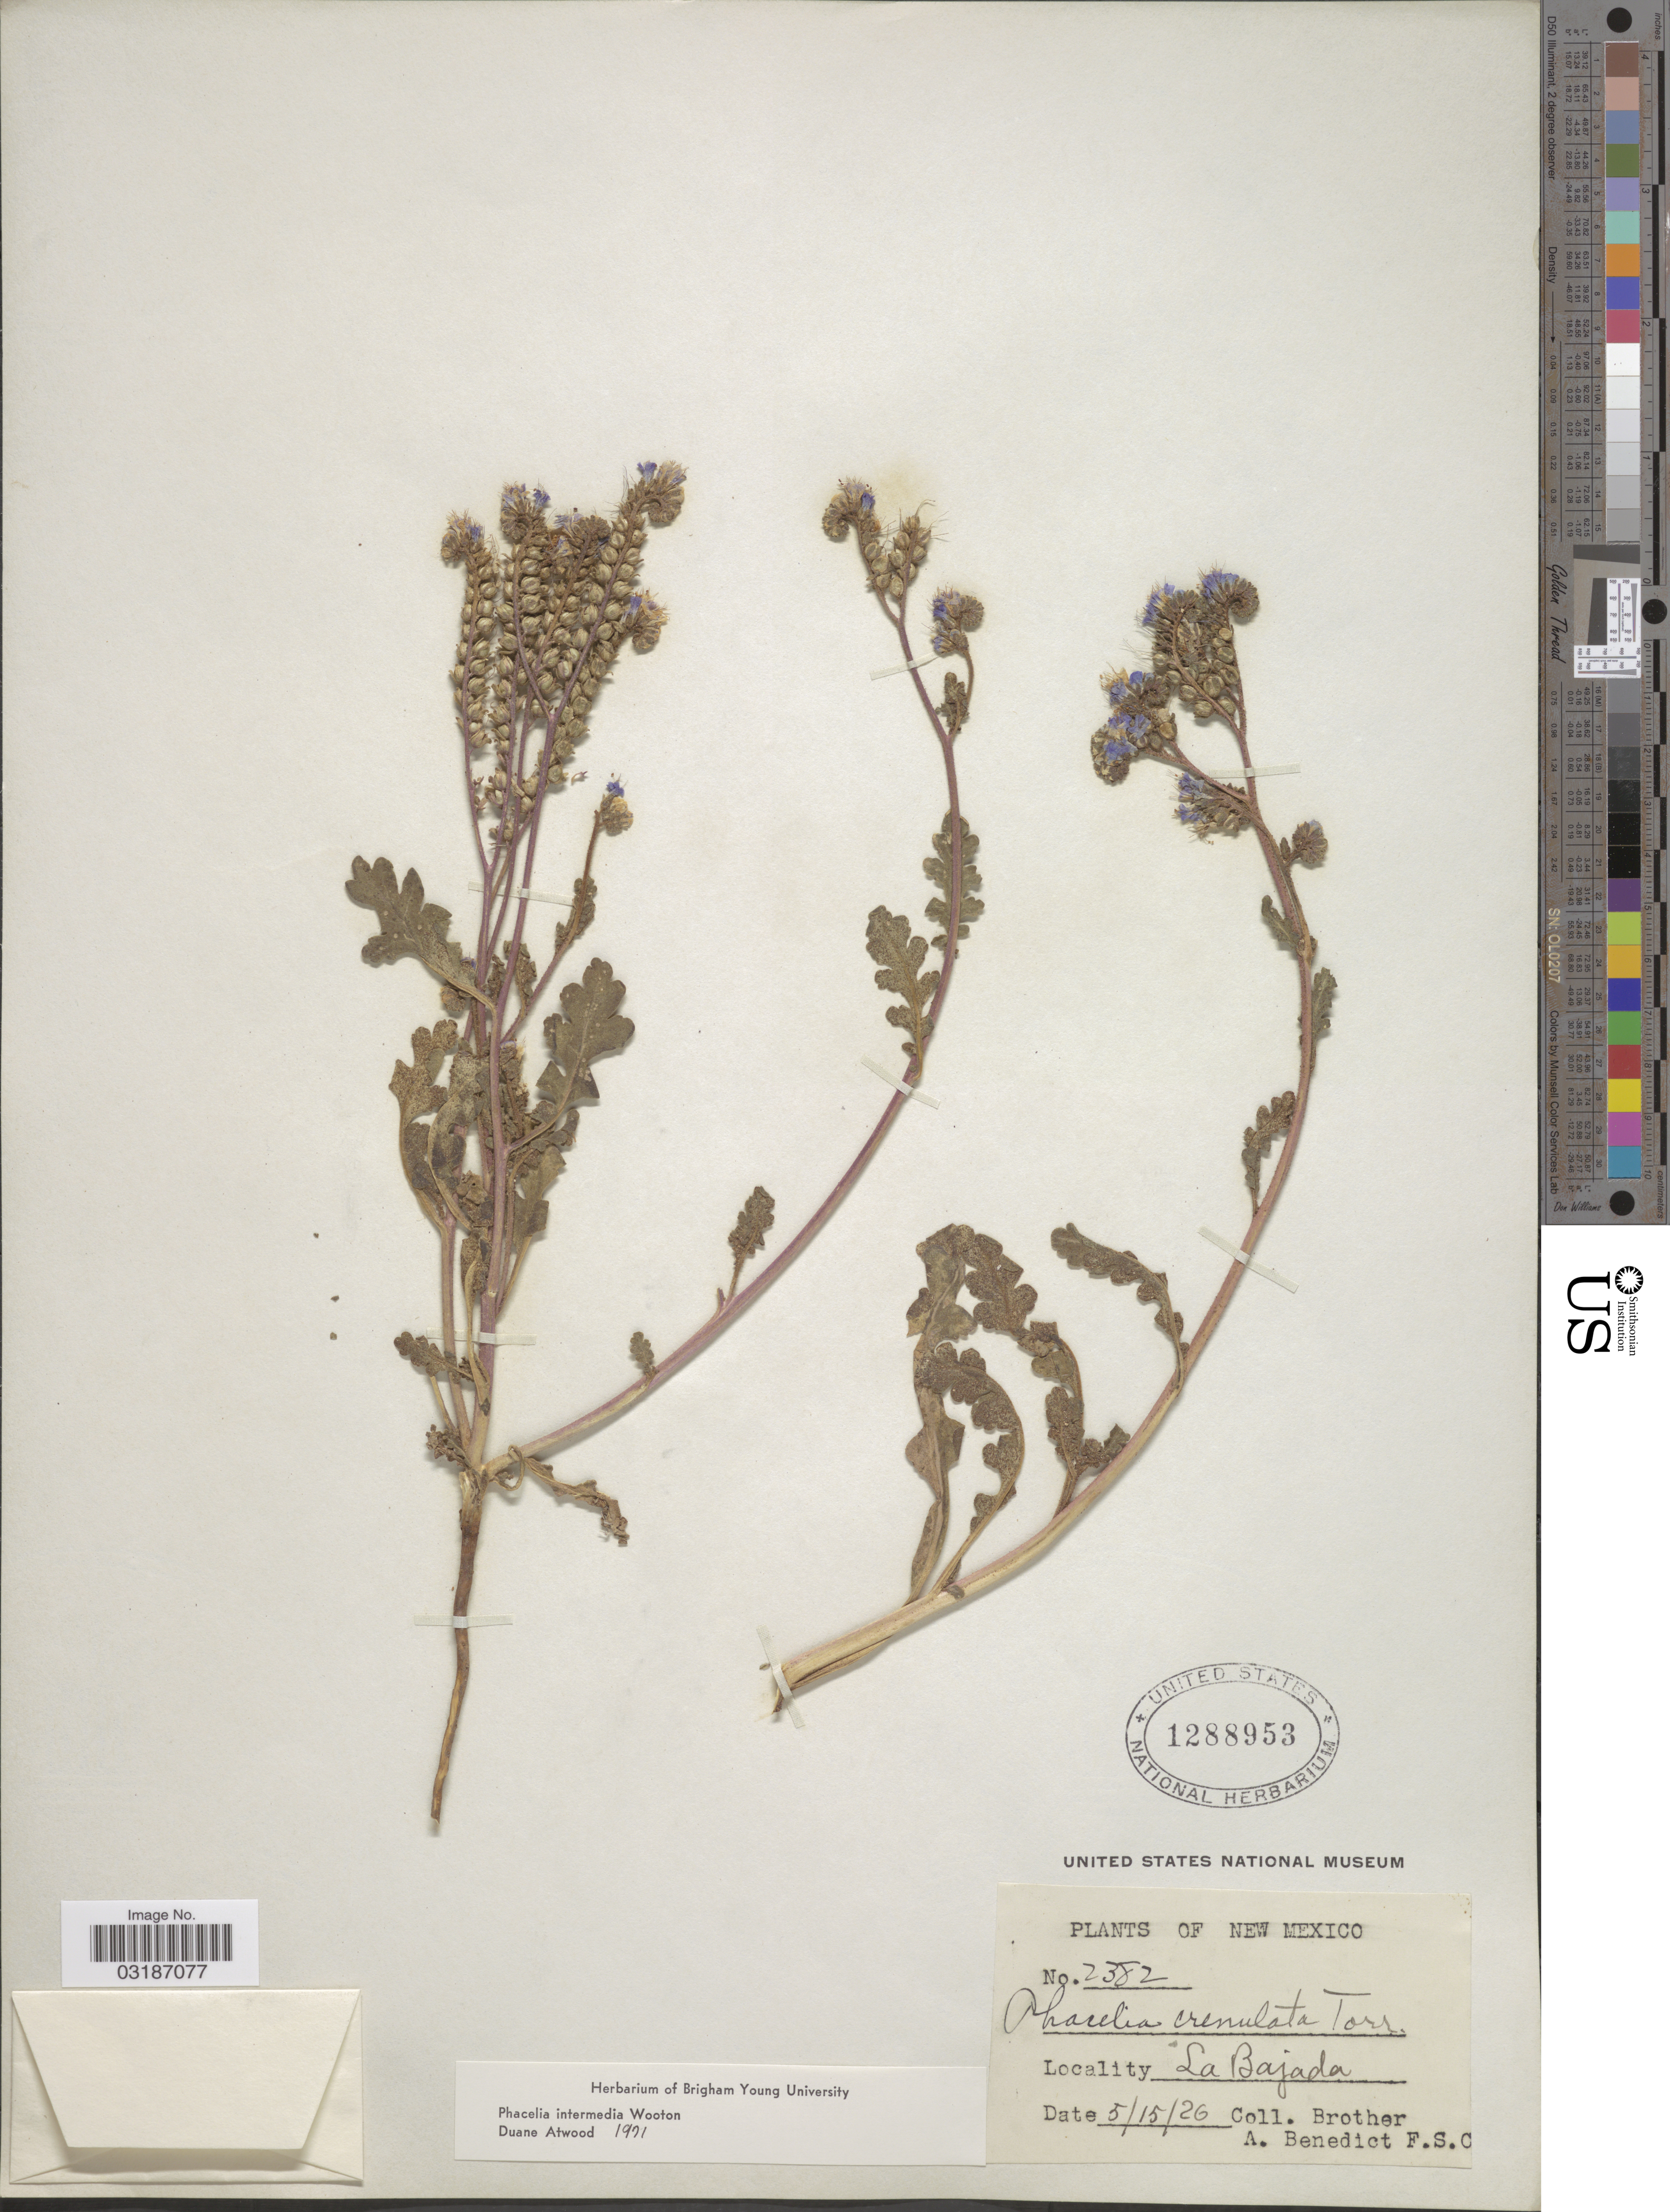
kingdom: Plantae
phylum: Tracheophyta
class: Magnoliopsida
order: Boraginales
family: Hydrophyllaceae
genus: Phacelia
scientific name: Phacelia intermedia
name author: Wooton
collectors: Bro. A. Benedict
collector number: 2382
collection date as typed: Transcribed d/m/y: 15/5/26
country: United States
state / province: New Mexico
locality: La Bajada.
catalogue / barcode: US 1288953